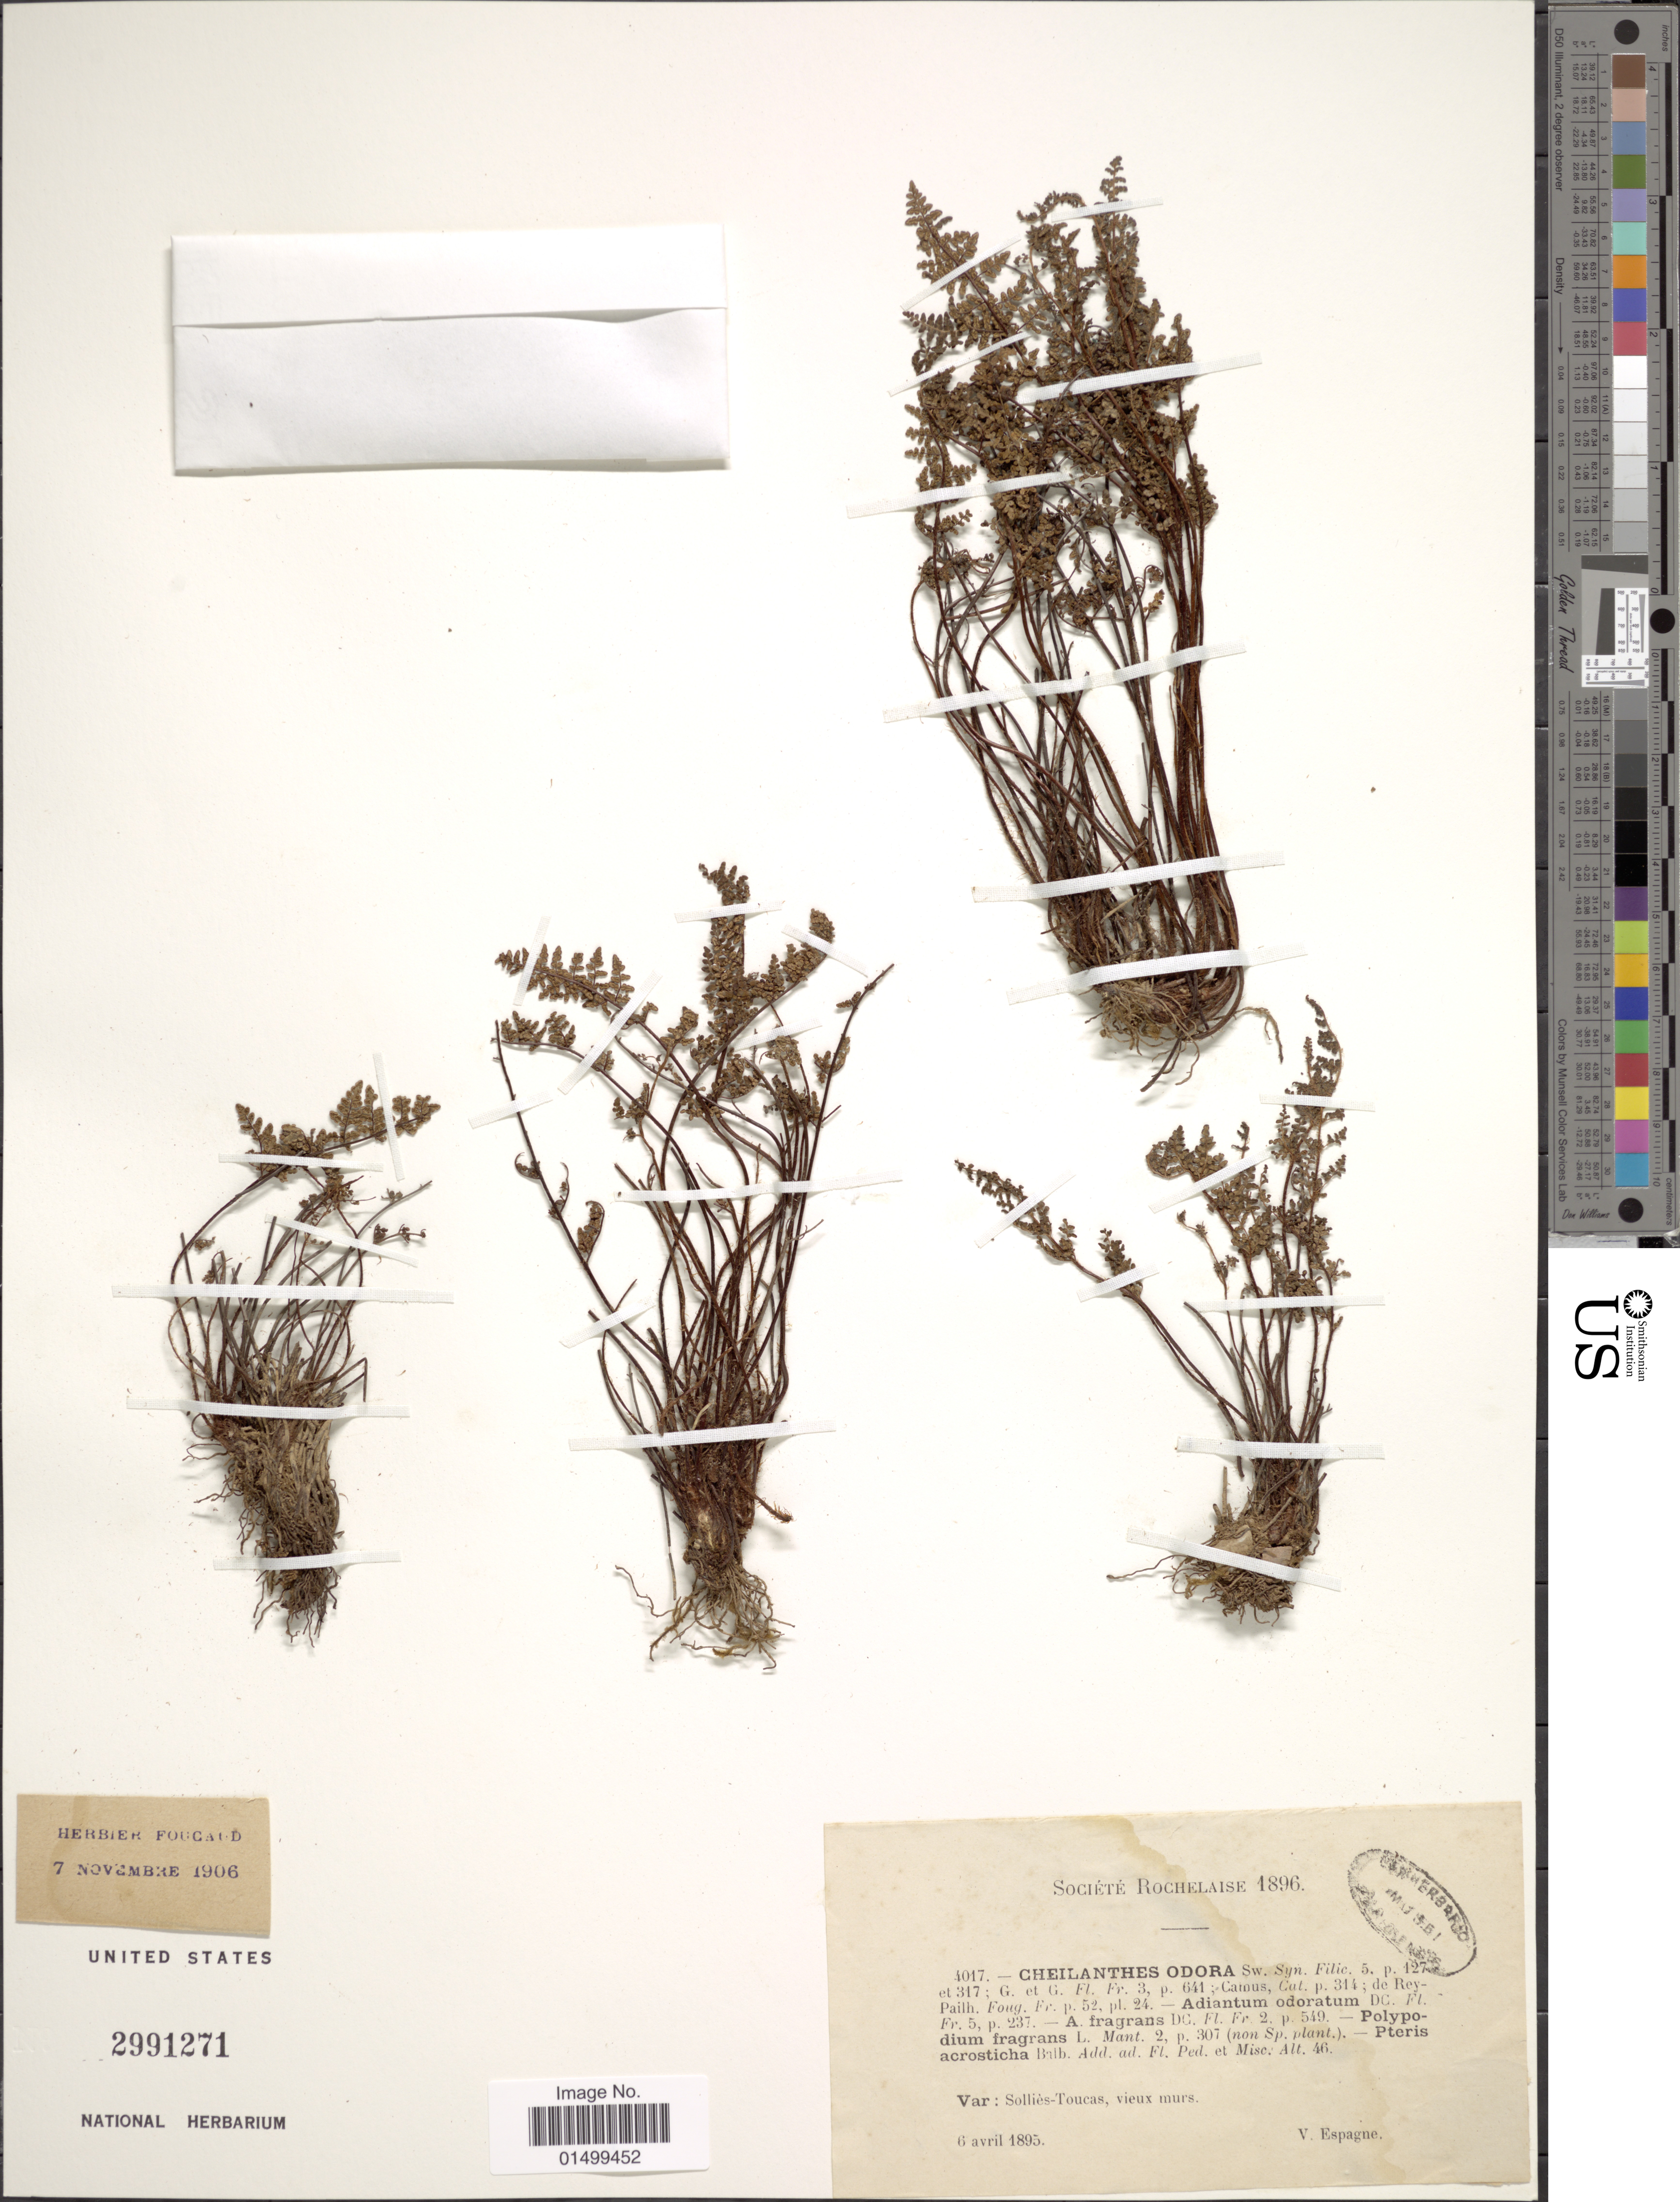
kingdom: Plantae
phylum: Tracheophyta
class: Polypodiopsida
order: Polypodiales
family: Pteridaceae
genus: Cheilanthes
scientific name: Cheilanthes pteridioides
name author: (Reichard) C. Chr.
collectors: V. Espagne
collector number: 4017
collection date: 1895-04-06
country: Ecuador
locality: Var: Sollies- Toucas, vieux murs.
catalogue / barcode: US 2991271